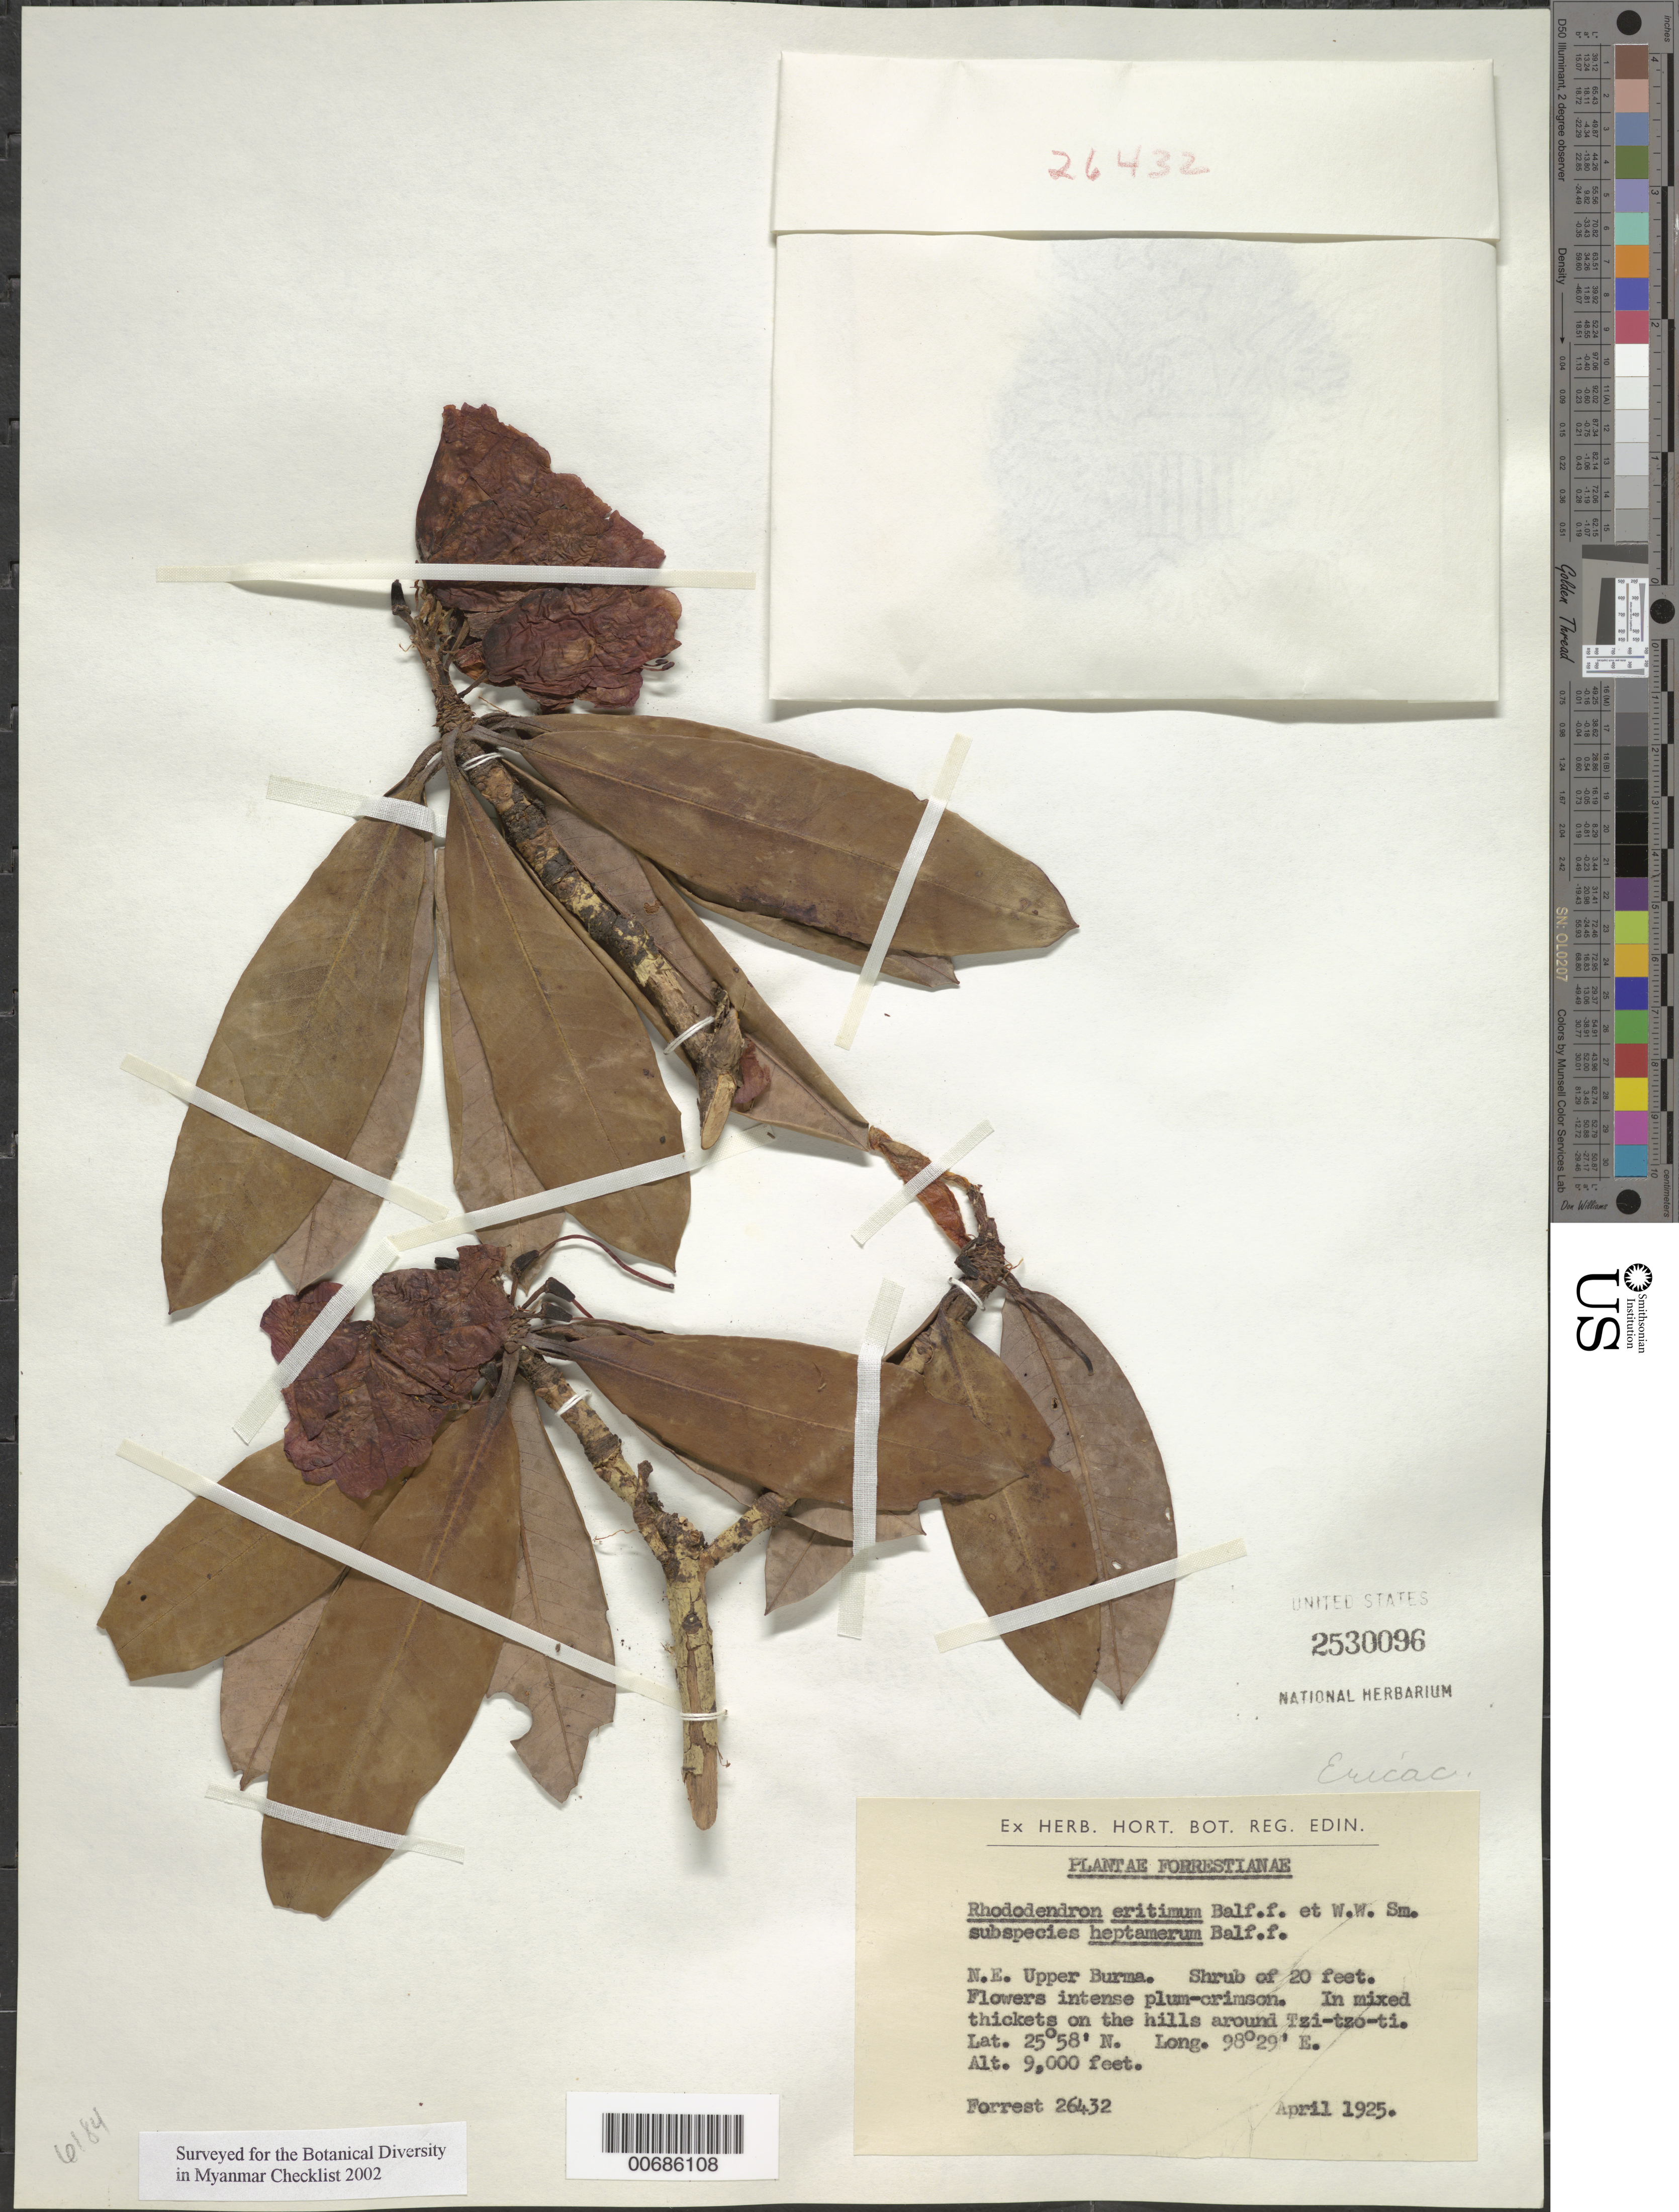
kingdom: Plantae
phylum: Tracheophyta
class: Magnoliopsida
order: Ericales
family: Ericaceae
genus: Rhododendron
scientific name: Rhododendron eritimum subsp. heptamerum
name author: Balf. f.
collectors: G. Forrest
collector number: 26432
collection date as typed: Apr 1925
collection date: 1925-04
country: Myanmar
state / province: Kachin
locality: Tzi-tzo-ti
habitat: Mixed thickets on hills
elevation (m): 2743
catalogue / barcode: US 2530096